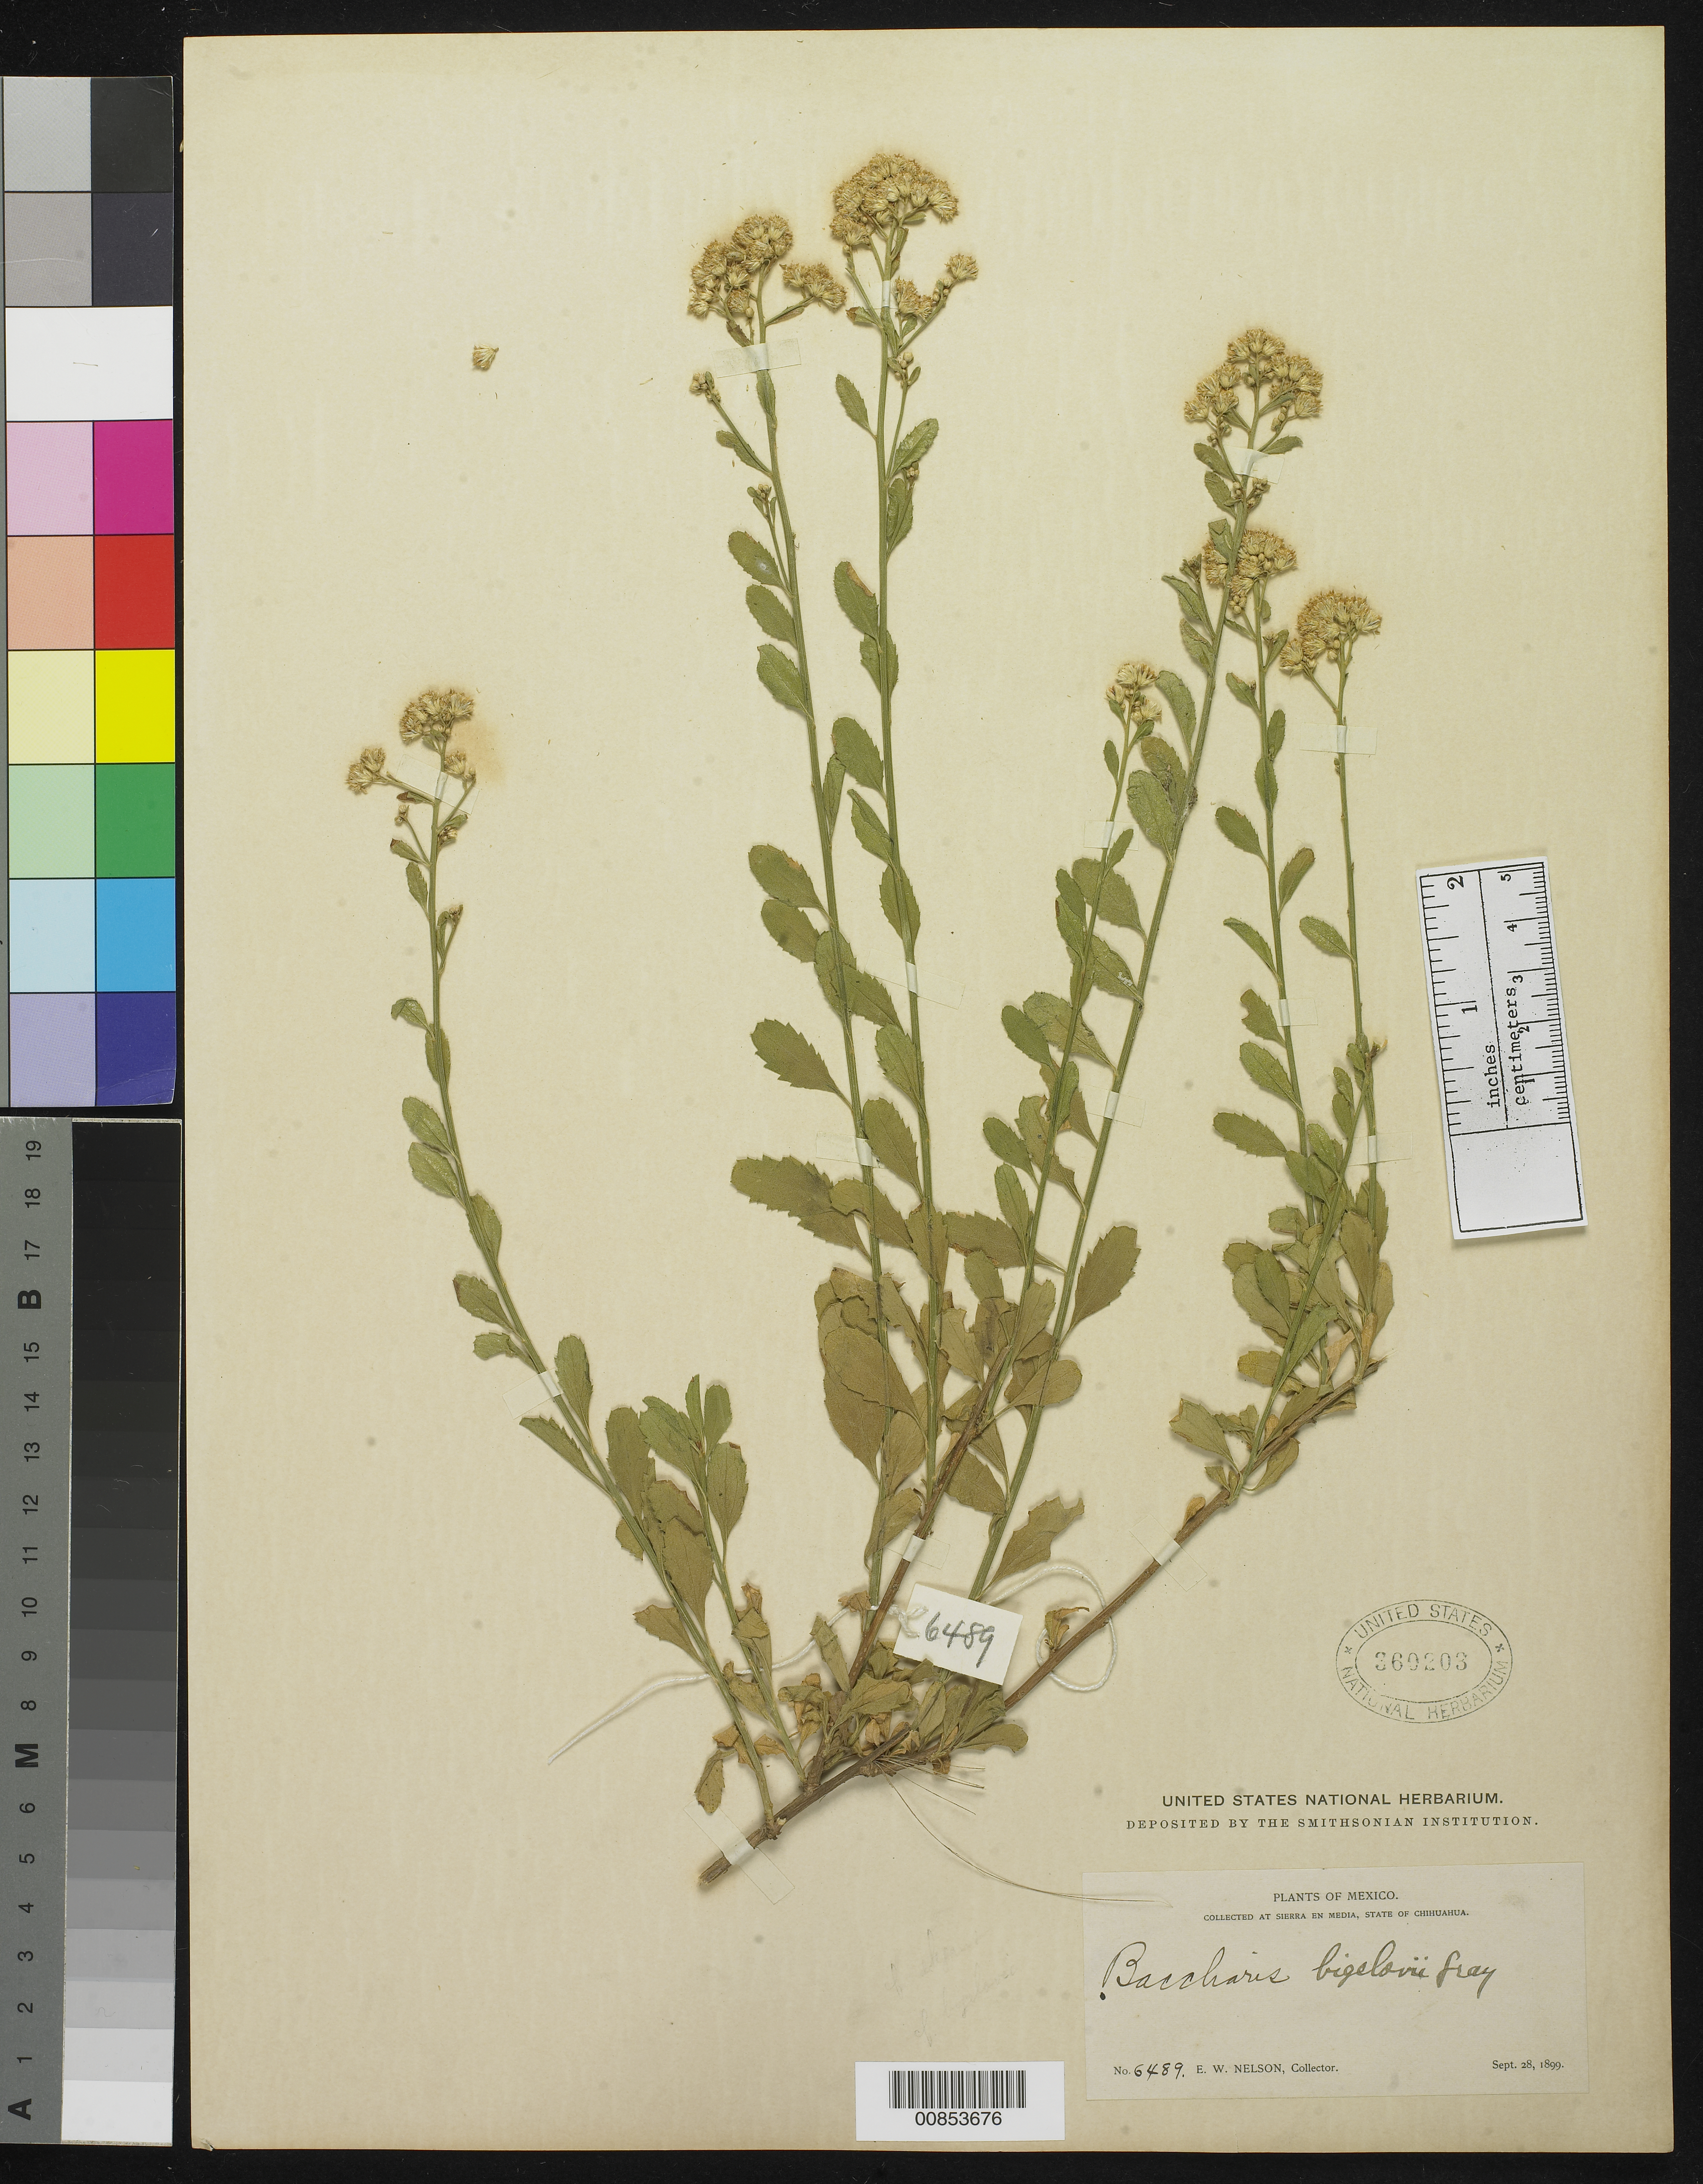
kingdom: Plantae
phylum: Tracheophyta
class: Magnoliopsida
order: Asterales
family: Asteraceae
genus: Baccharis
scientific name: Baccharis bigelovii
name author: A. Gray in Torr.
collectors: E. W. Nelson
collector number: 6489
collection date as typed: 28 Sep 1899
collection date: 1899-09-28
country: Mexico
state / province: Chihuahua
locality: Sierra en Media, Chihuahua.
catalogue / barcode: US 360203